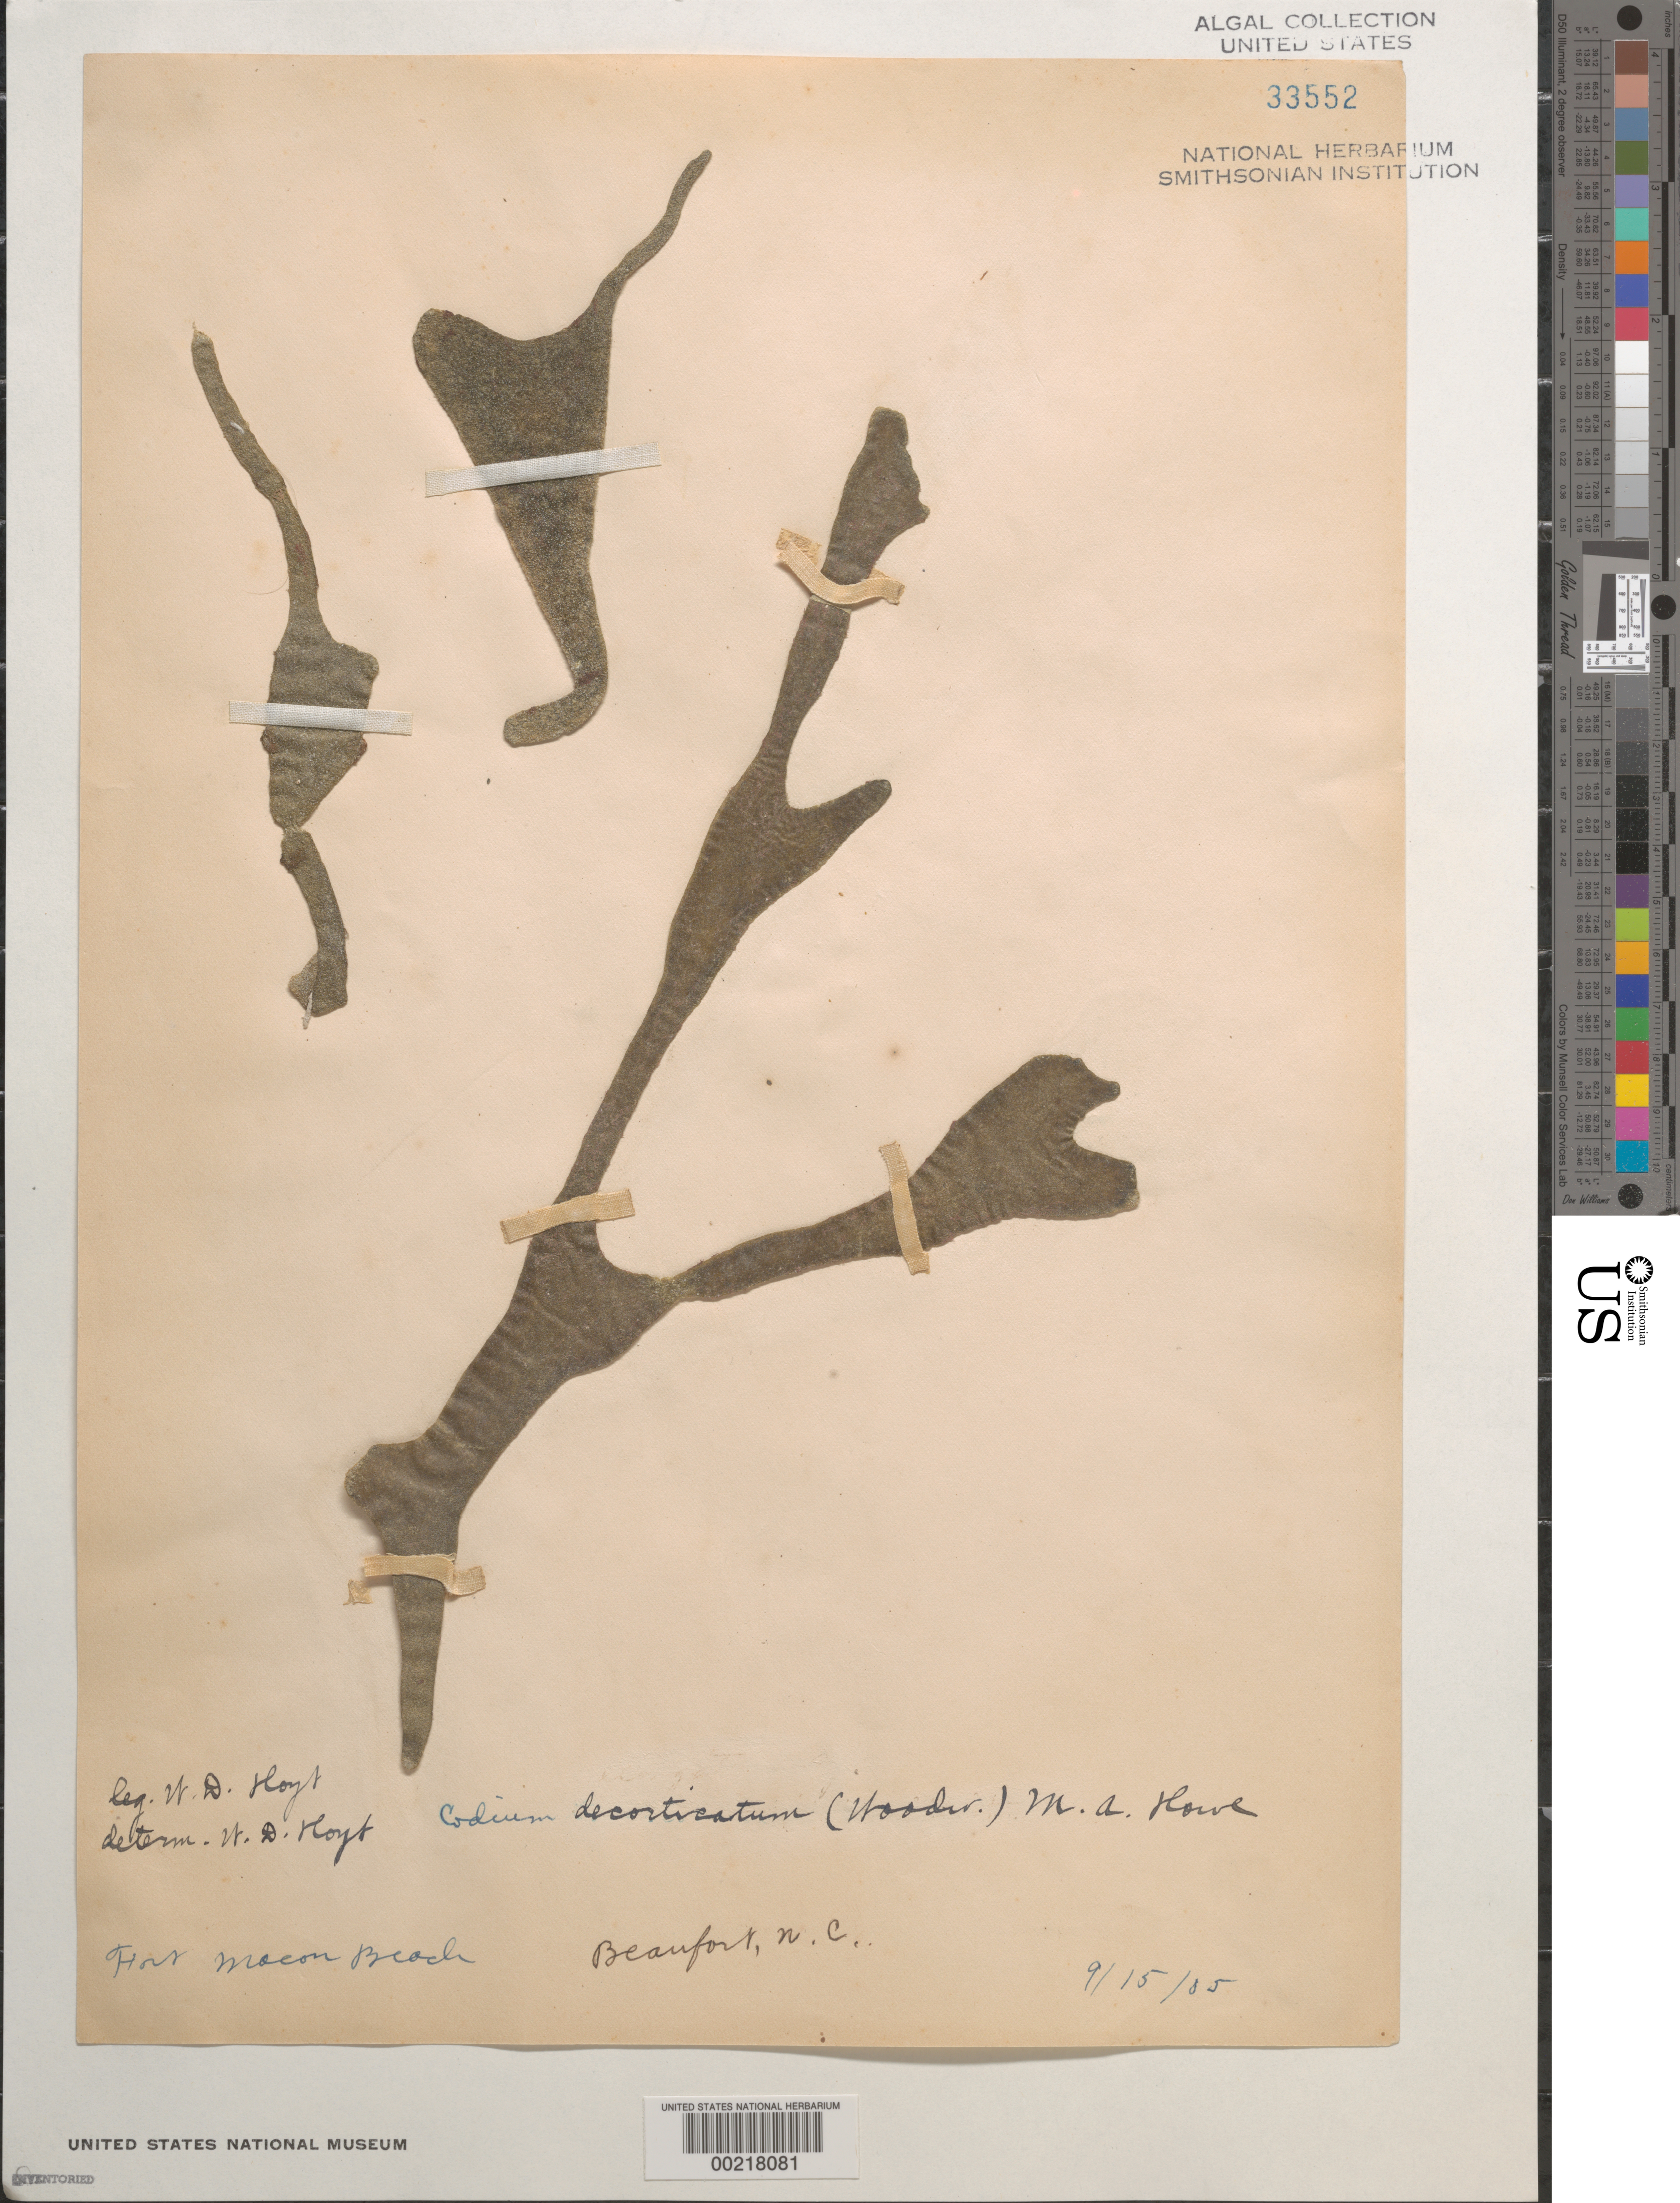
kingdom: Plantae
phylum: Chlorophyta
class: Ulvophyceae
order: Bryopsidales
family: Codiaceae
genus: Codium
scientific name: Codium decorticatum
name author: (Woodw.) M. Howe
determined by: Hoyt, W. D.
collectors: W. D. Hoyt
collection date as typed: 15 Sep 1905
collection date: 1905-09-15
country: United States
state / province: North Carolina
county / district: Carteret County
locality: Beaufort, Fort Macon Beach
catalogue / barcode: US 33552